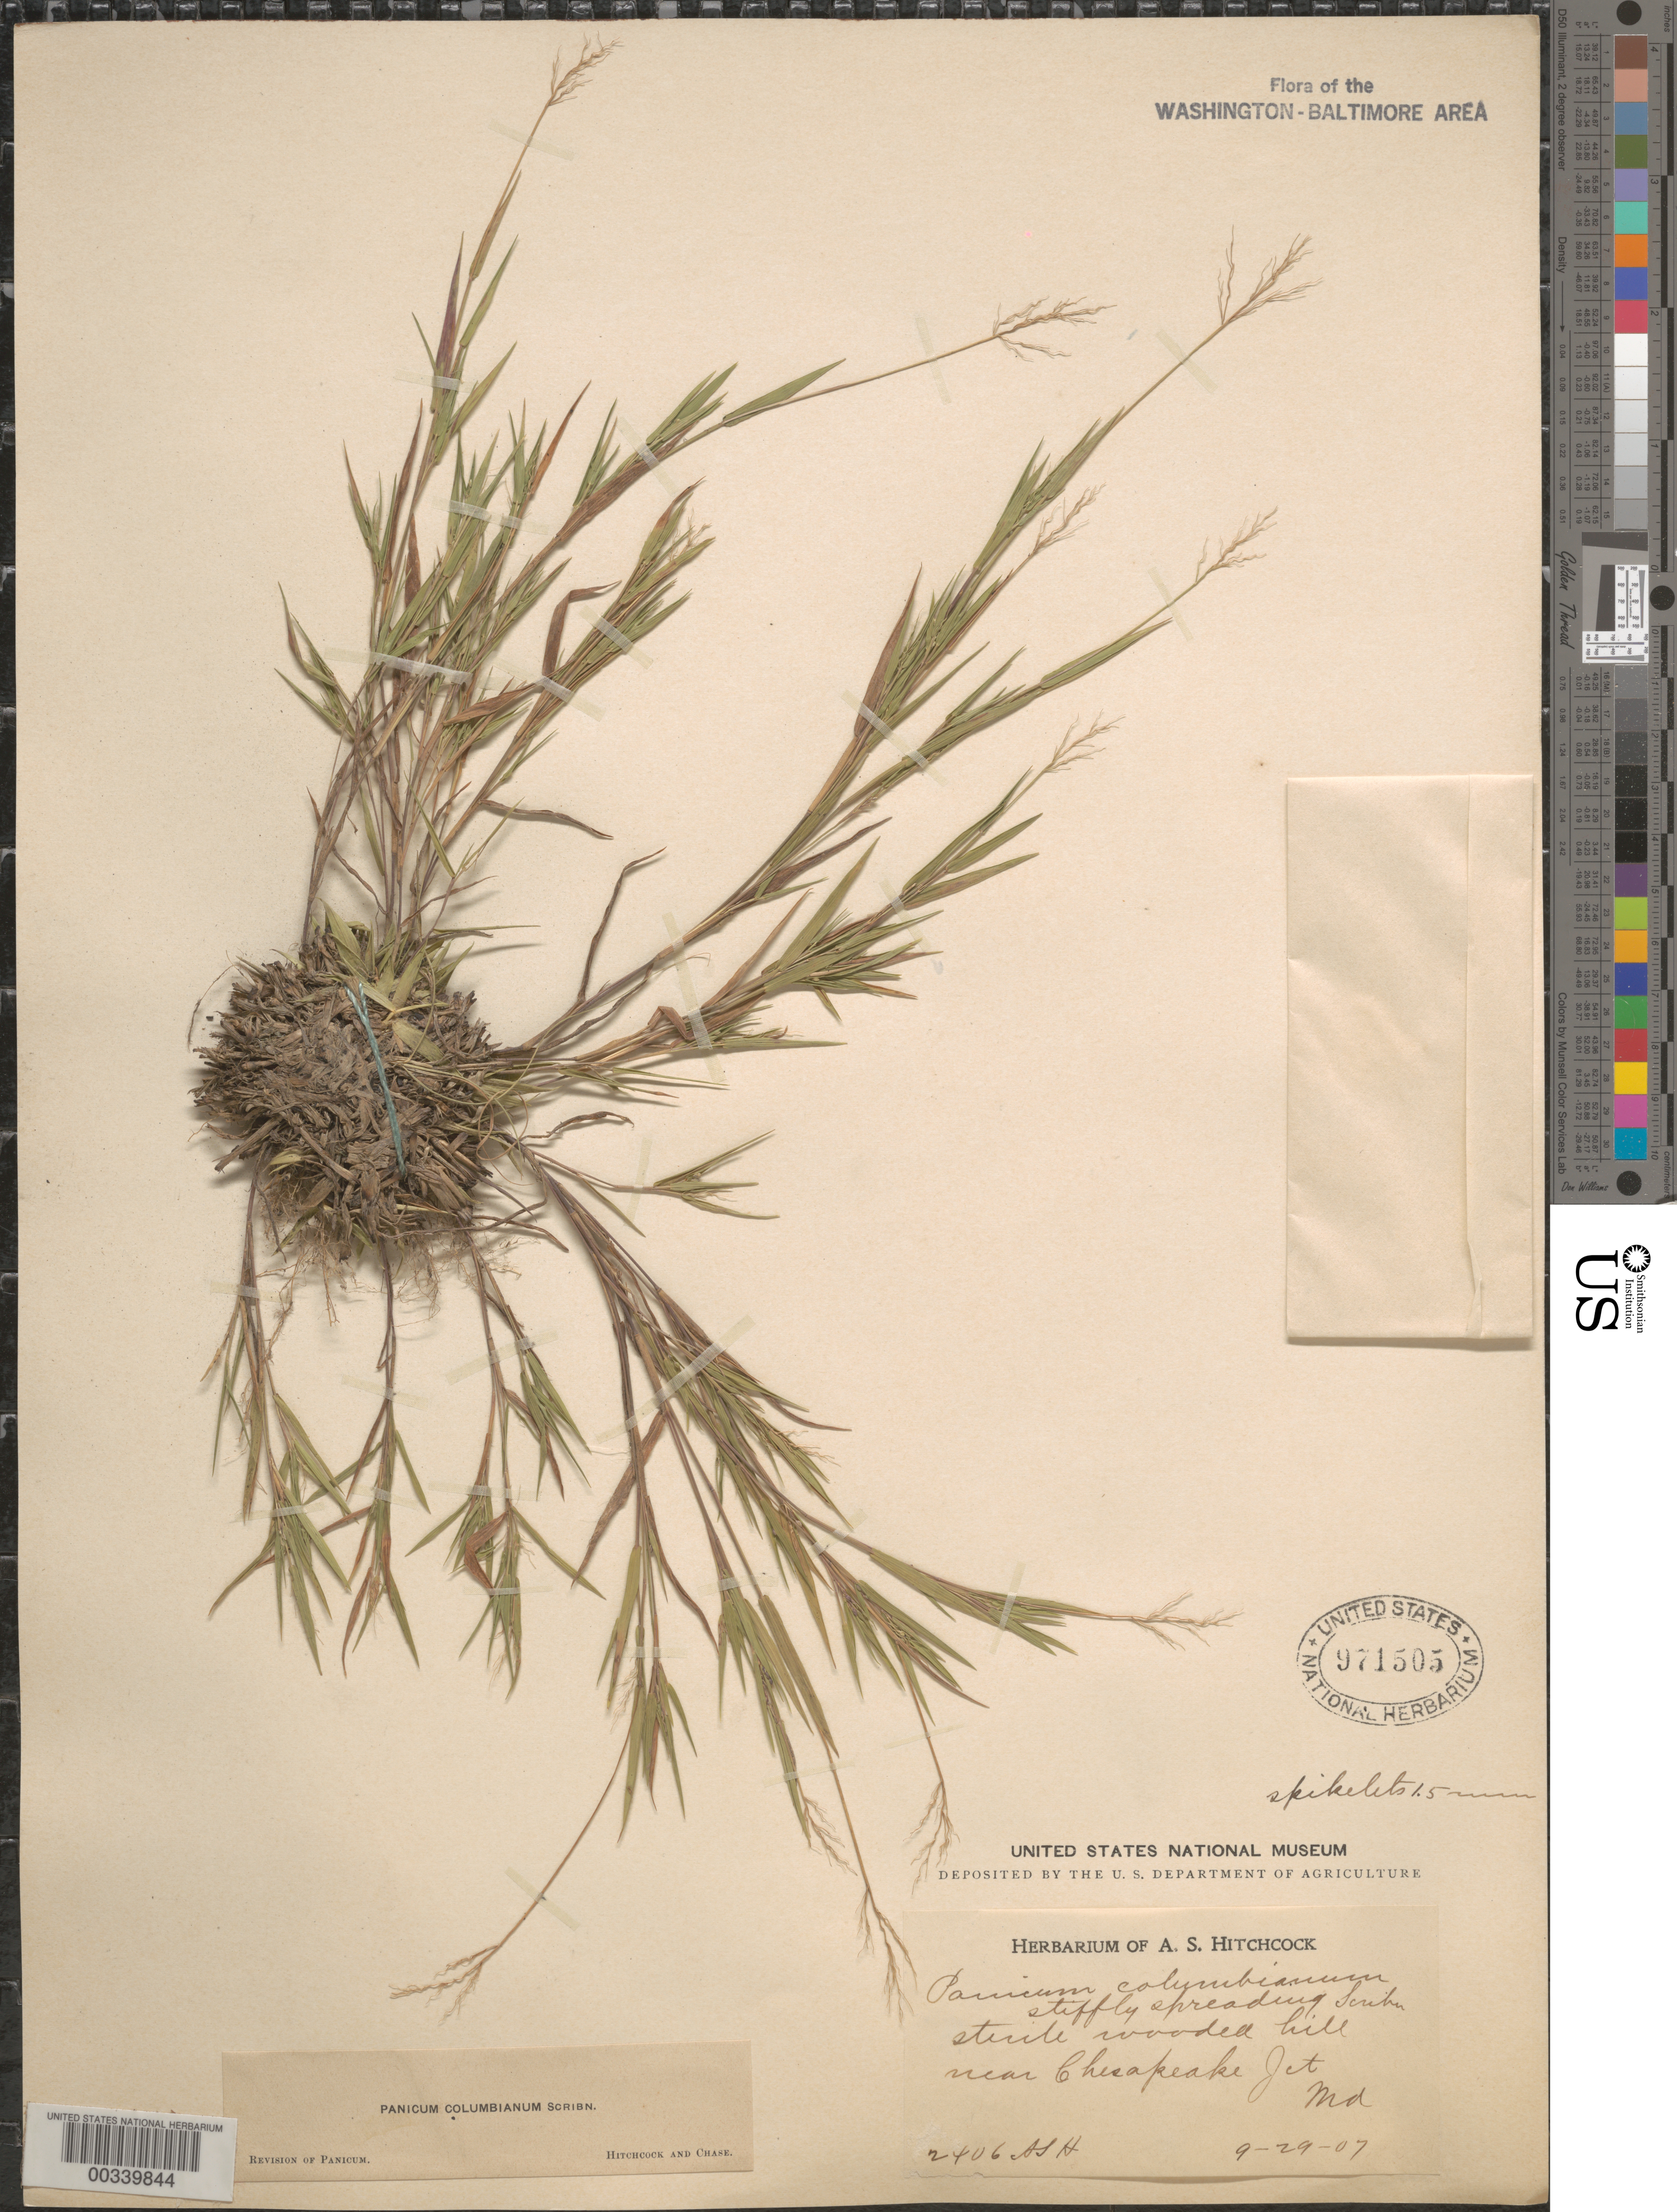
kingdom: Plantae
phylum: Tracheophyta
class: Liliopsida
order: Poales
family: Poaceae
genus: Dichanthelium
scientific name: Dichanthelium sabulorum var. thinium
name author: (Hitchc. & Chase) Gould & C.A. Clark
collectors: A. S. Hitchcock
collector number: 2406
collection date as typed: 29 Sep 1907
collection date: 1907-09-29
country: United States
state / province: Maryland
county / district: Prince George's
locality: Near Chesapeake Junction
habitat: Sterile wooded hill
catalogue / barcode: US 971505